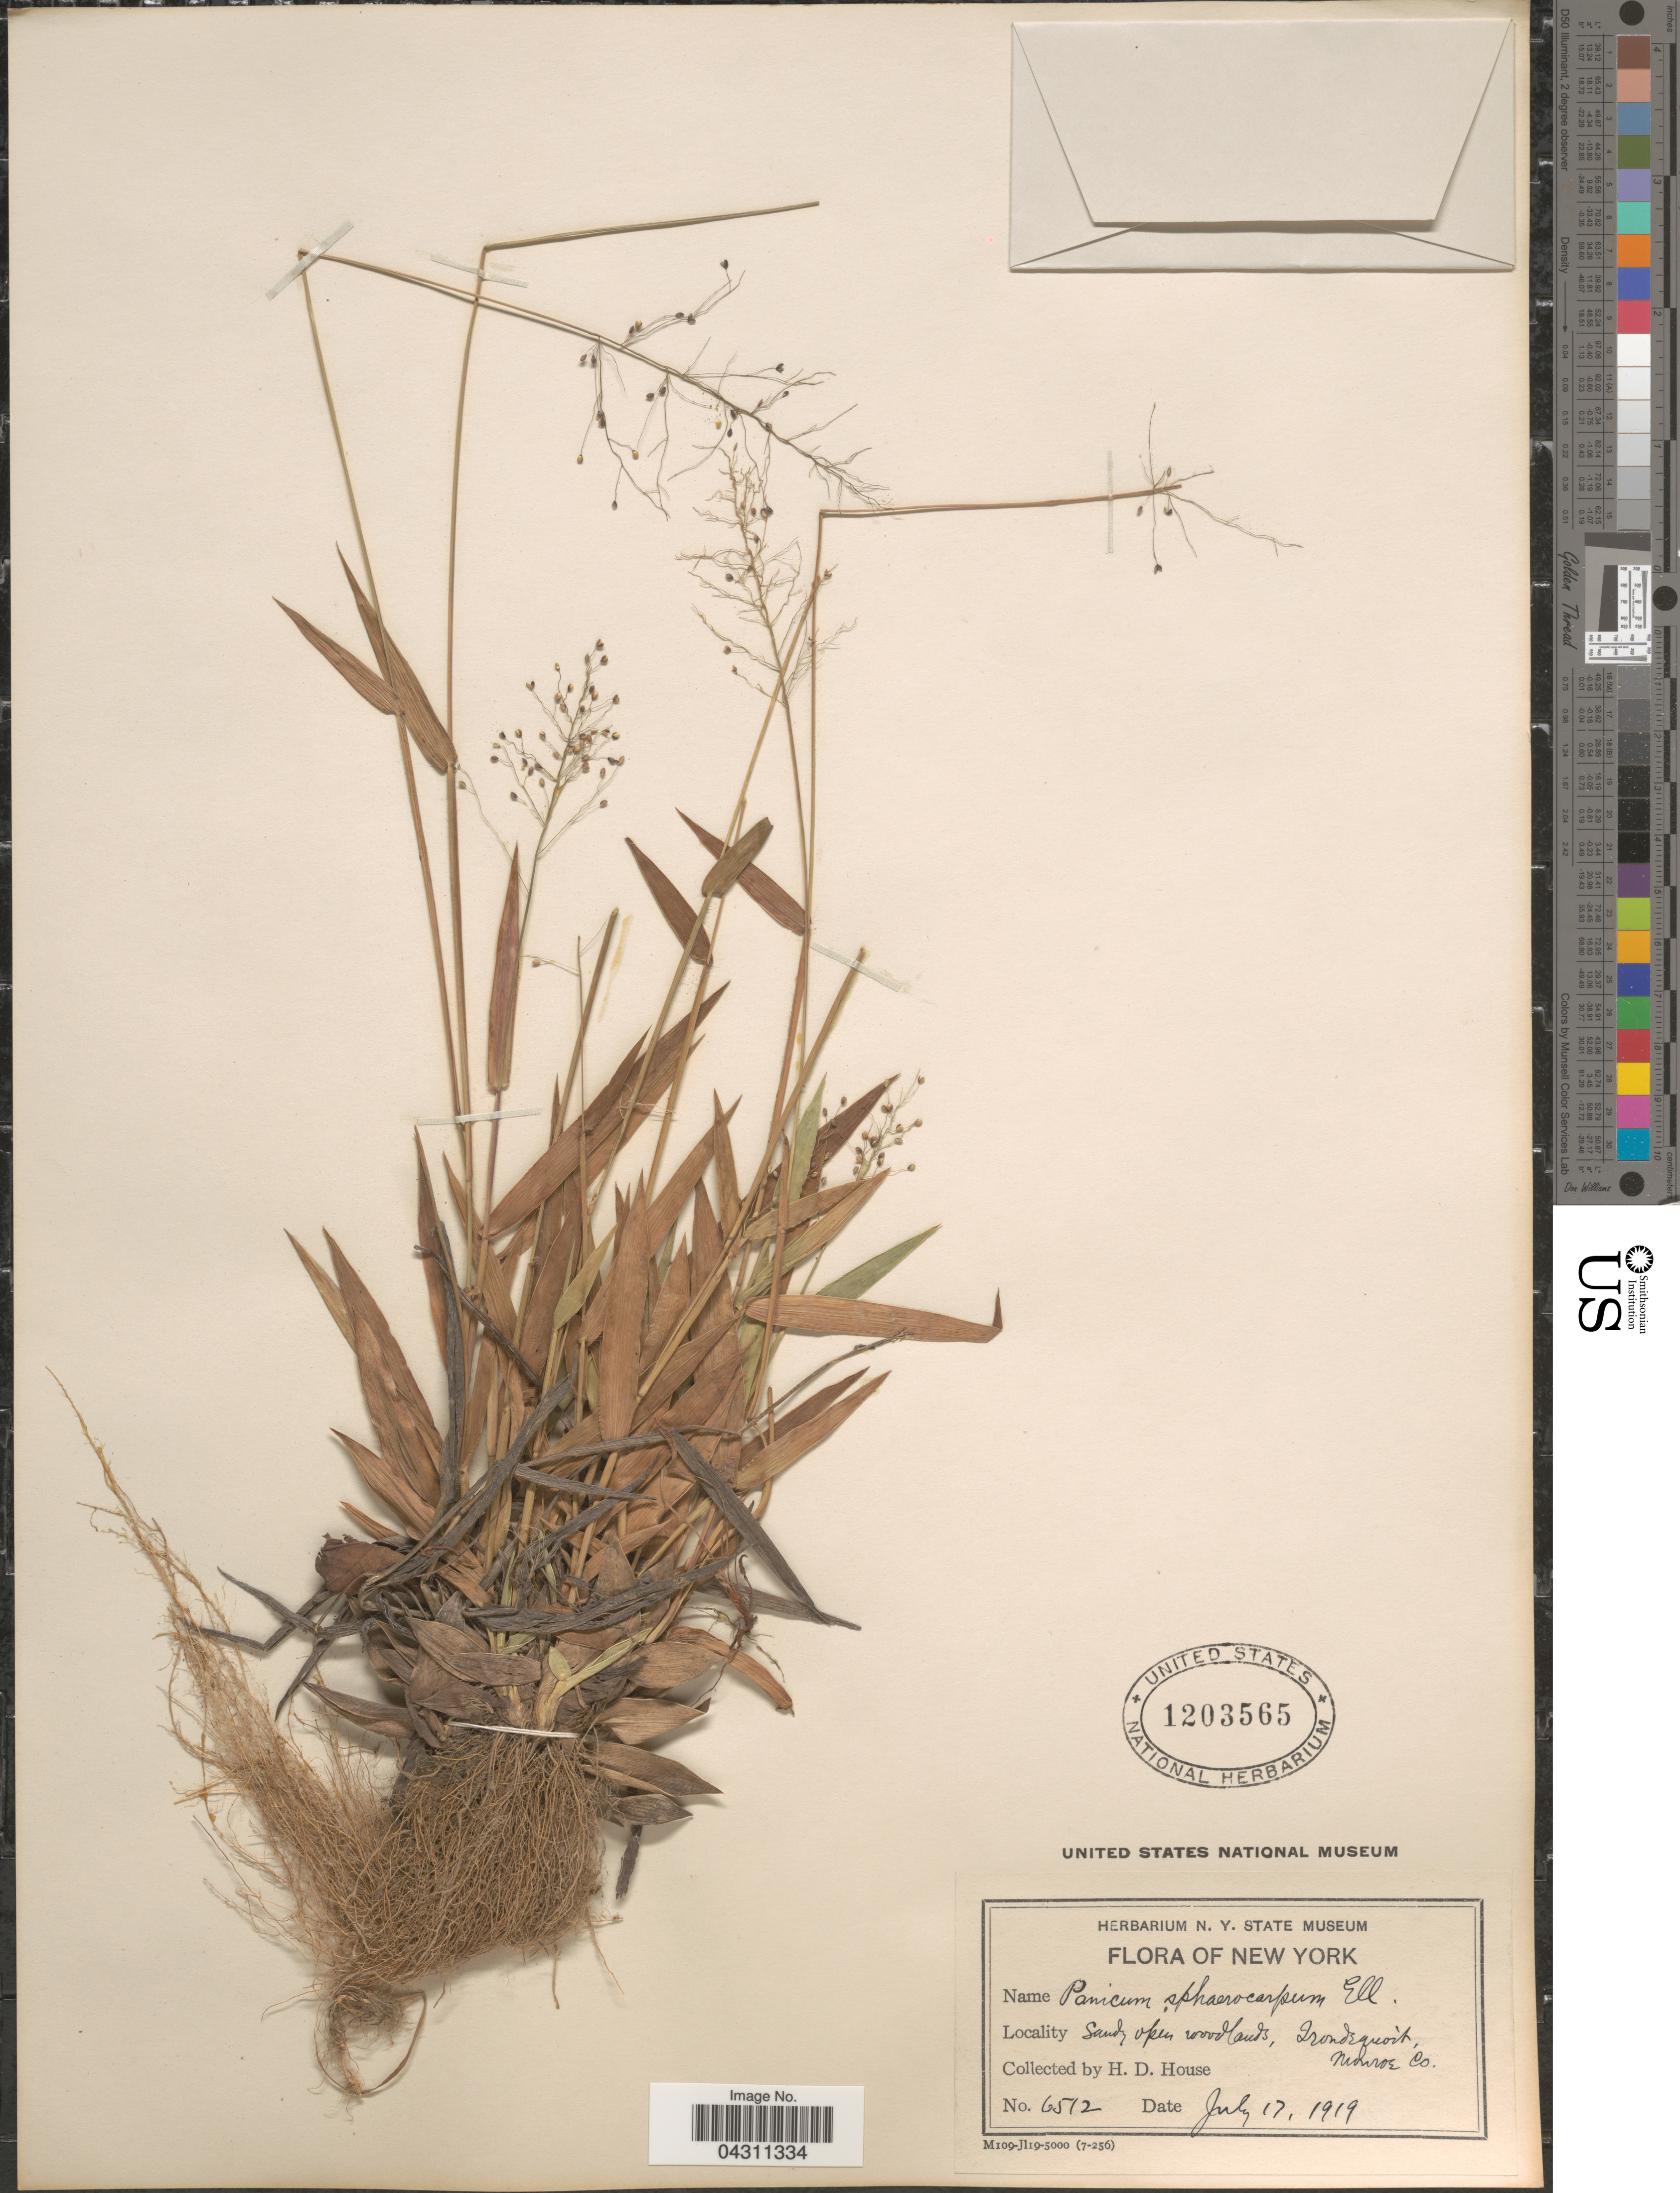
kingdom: Plantae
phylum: Tracheophyta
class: Liliopsida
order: Poales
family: Poaceae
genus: Dichanthelium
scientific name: Dichanthelium sphaerocarpon var. sphaerocarpon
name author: (Elliott) Gould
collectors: H. D. House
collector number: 6512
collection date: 1919-07-17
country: United States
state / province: New York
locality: Irondequoit, Monroe Co.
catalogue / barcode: US 1203565